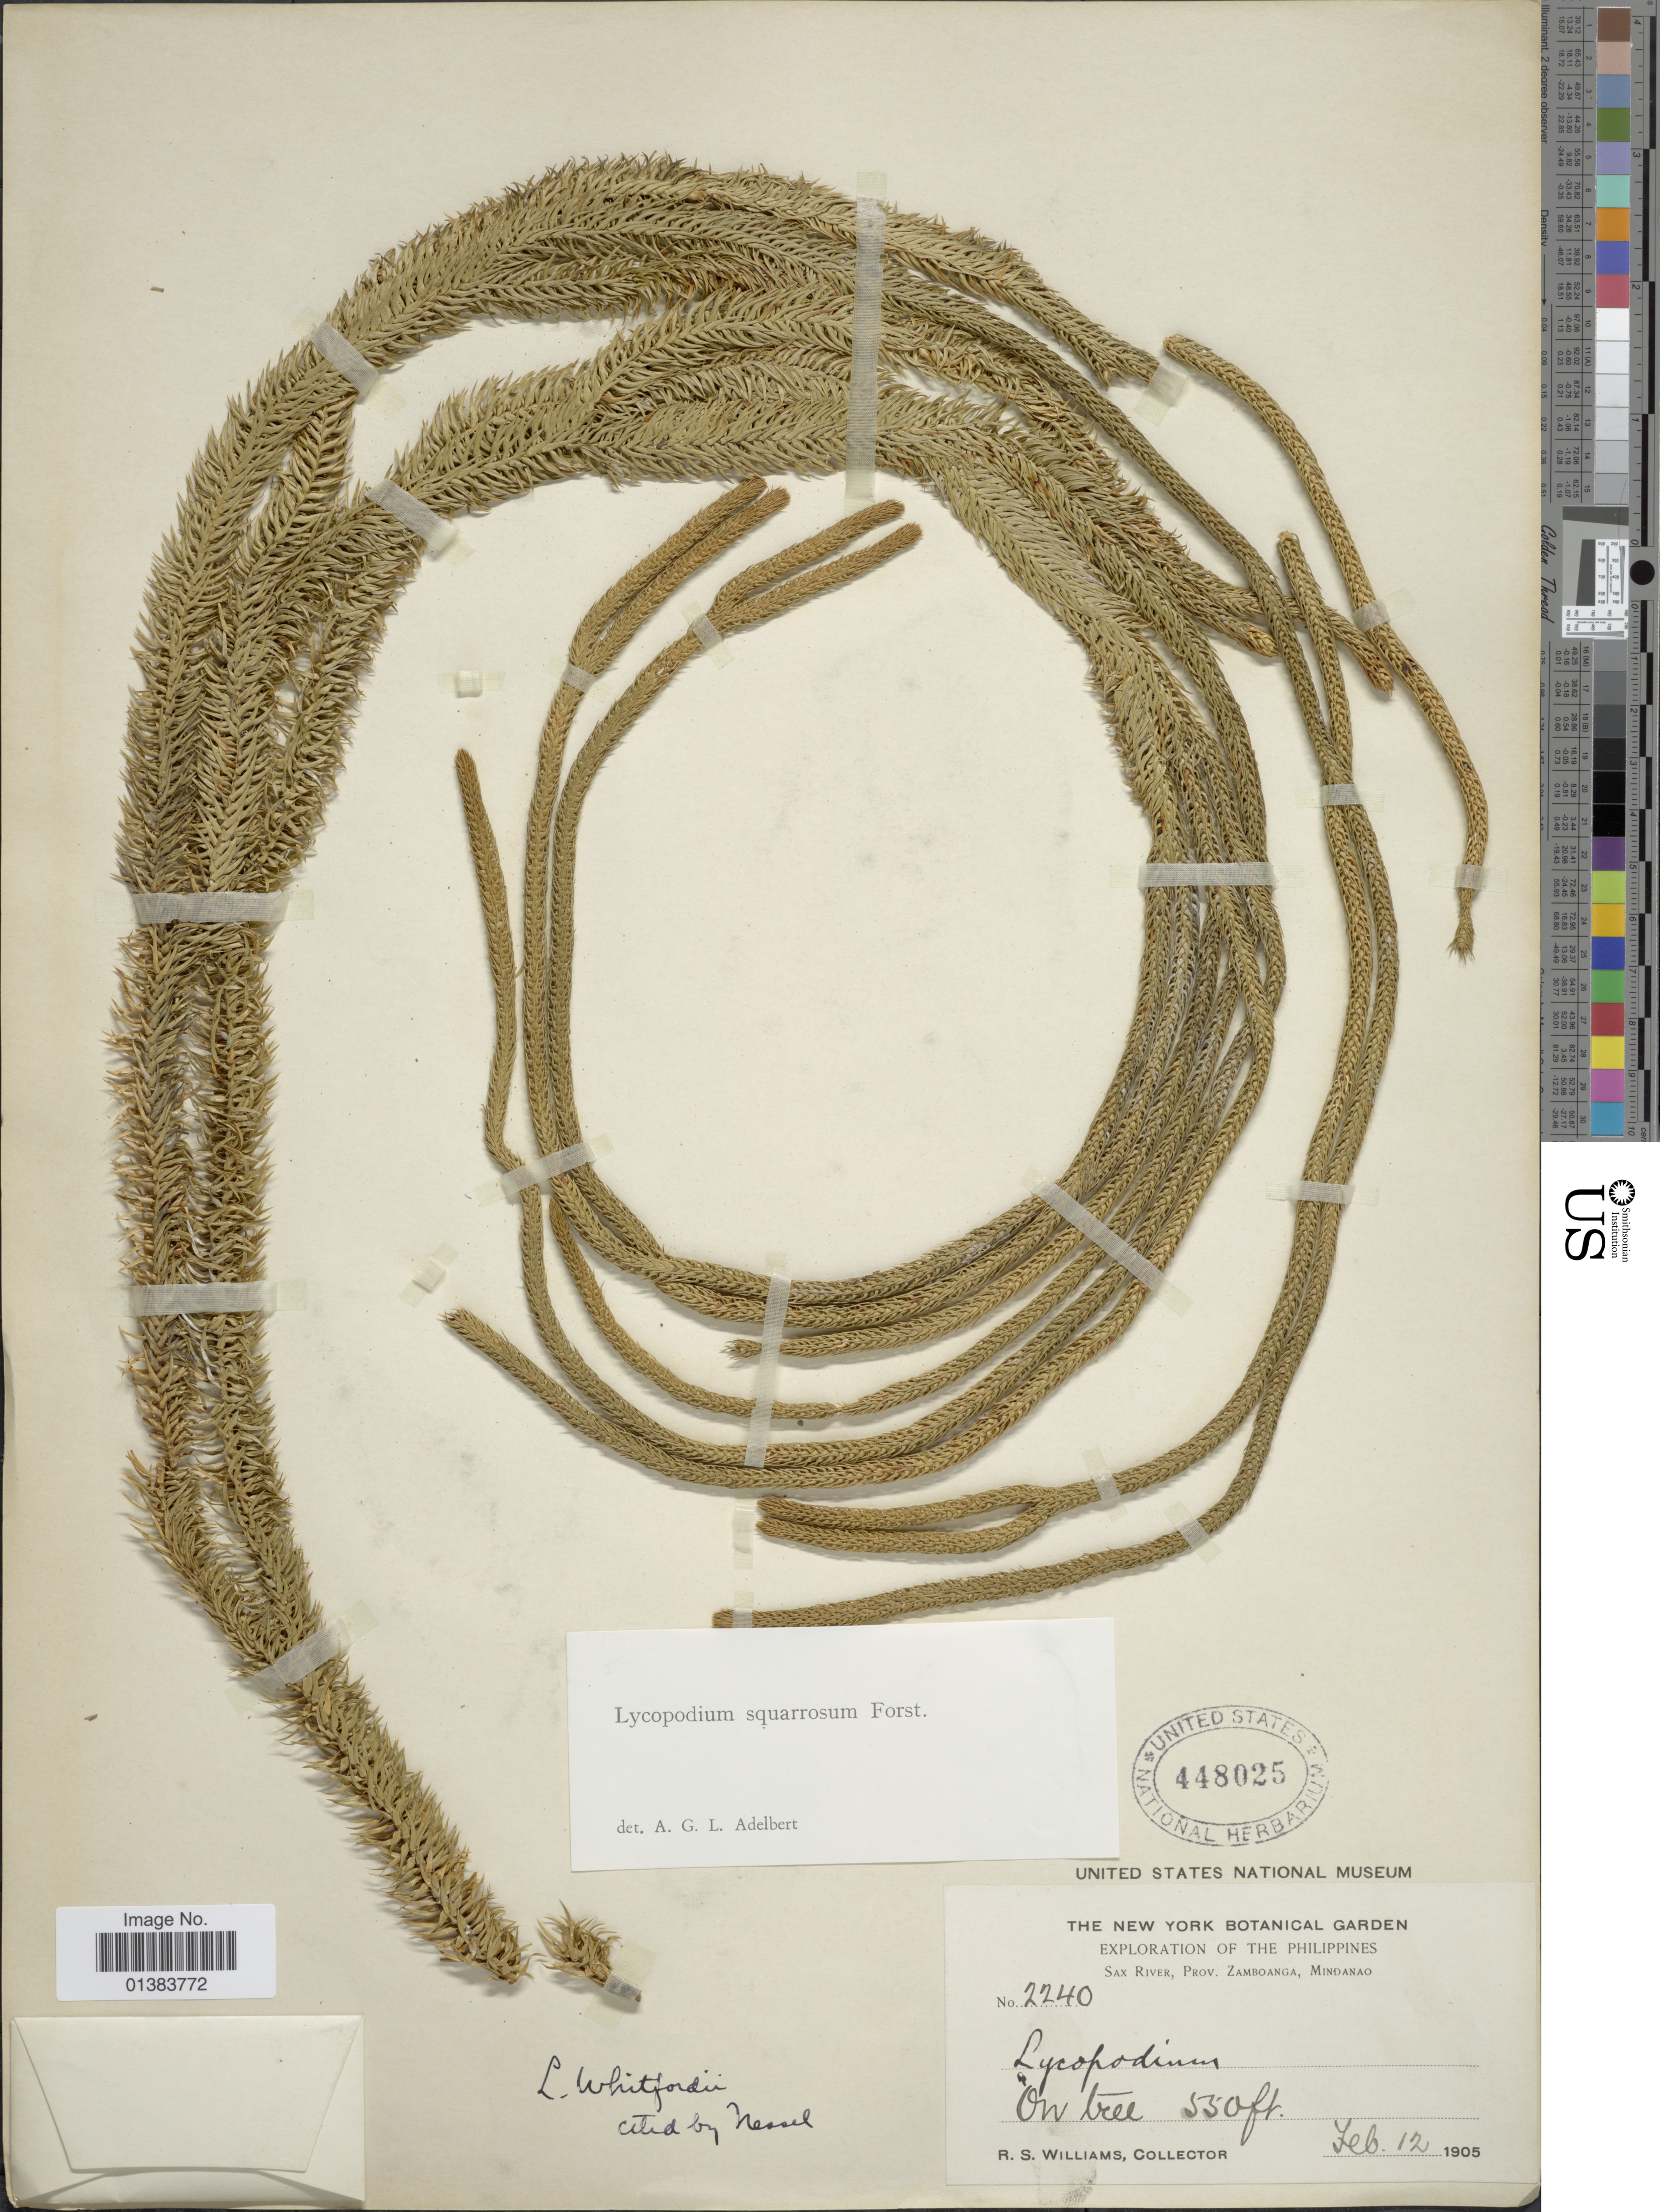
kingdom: Plantae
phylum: Tracheophyta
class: Lycopodiopsida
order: Lycopodiales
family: Lycopodiaceae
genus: Phlegmariurus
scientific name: Phlegmariurus magnusianus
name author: (Herter) A. R. Field & Bostock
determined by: Field, A. R.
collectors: R. S. Williams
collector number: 2240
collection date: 1905-02-12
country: Philippines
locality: Sax River, Prov. Zamboanga, Mindanao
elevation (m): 168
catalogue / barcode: US 448025